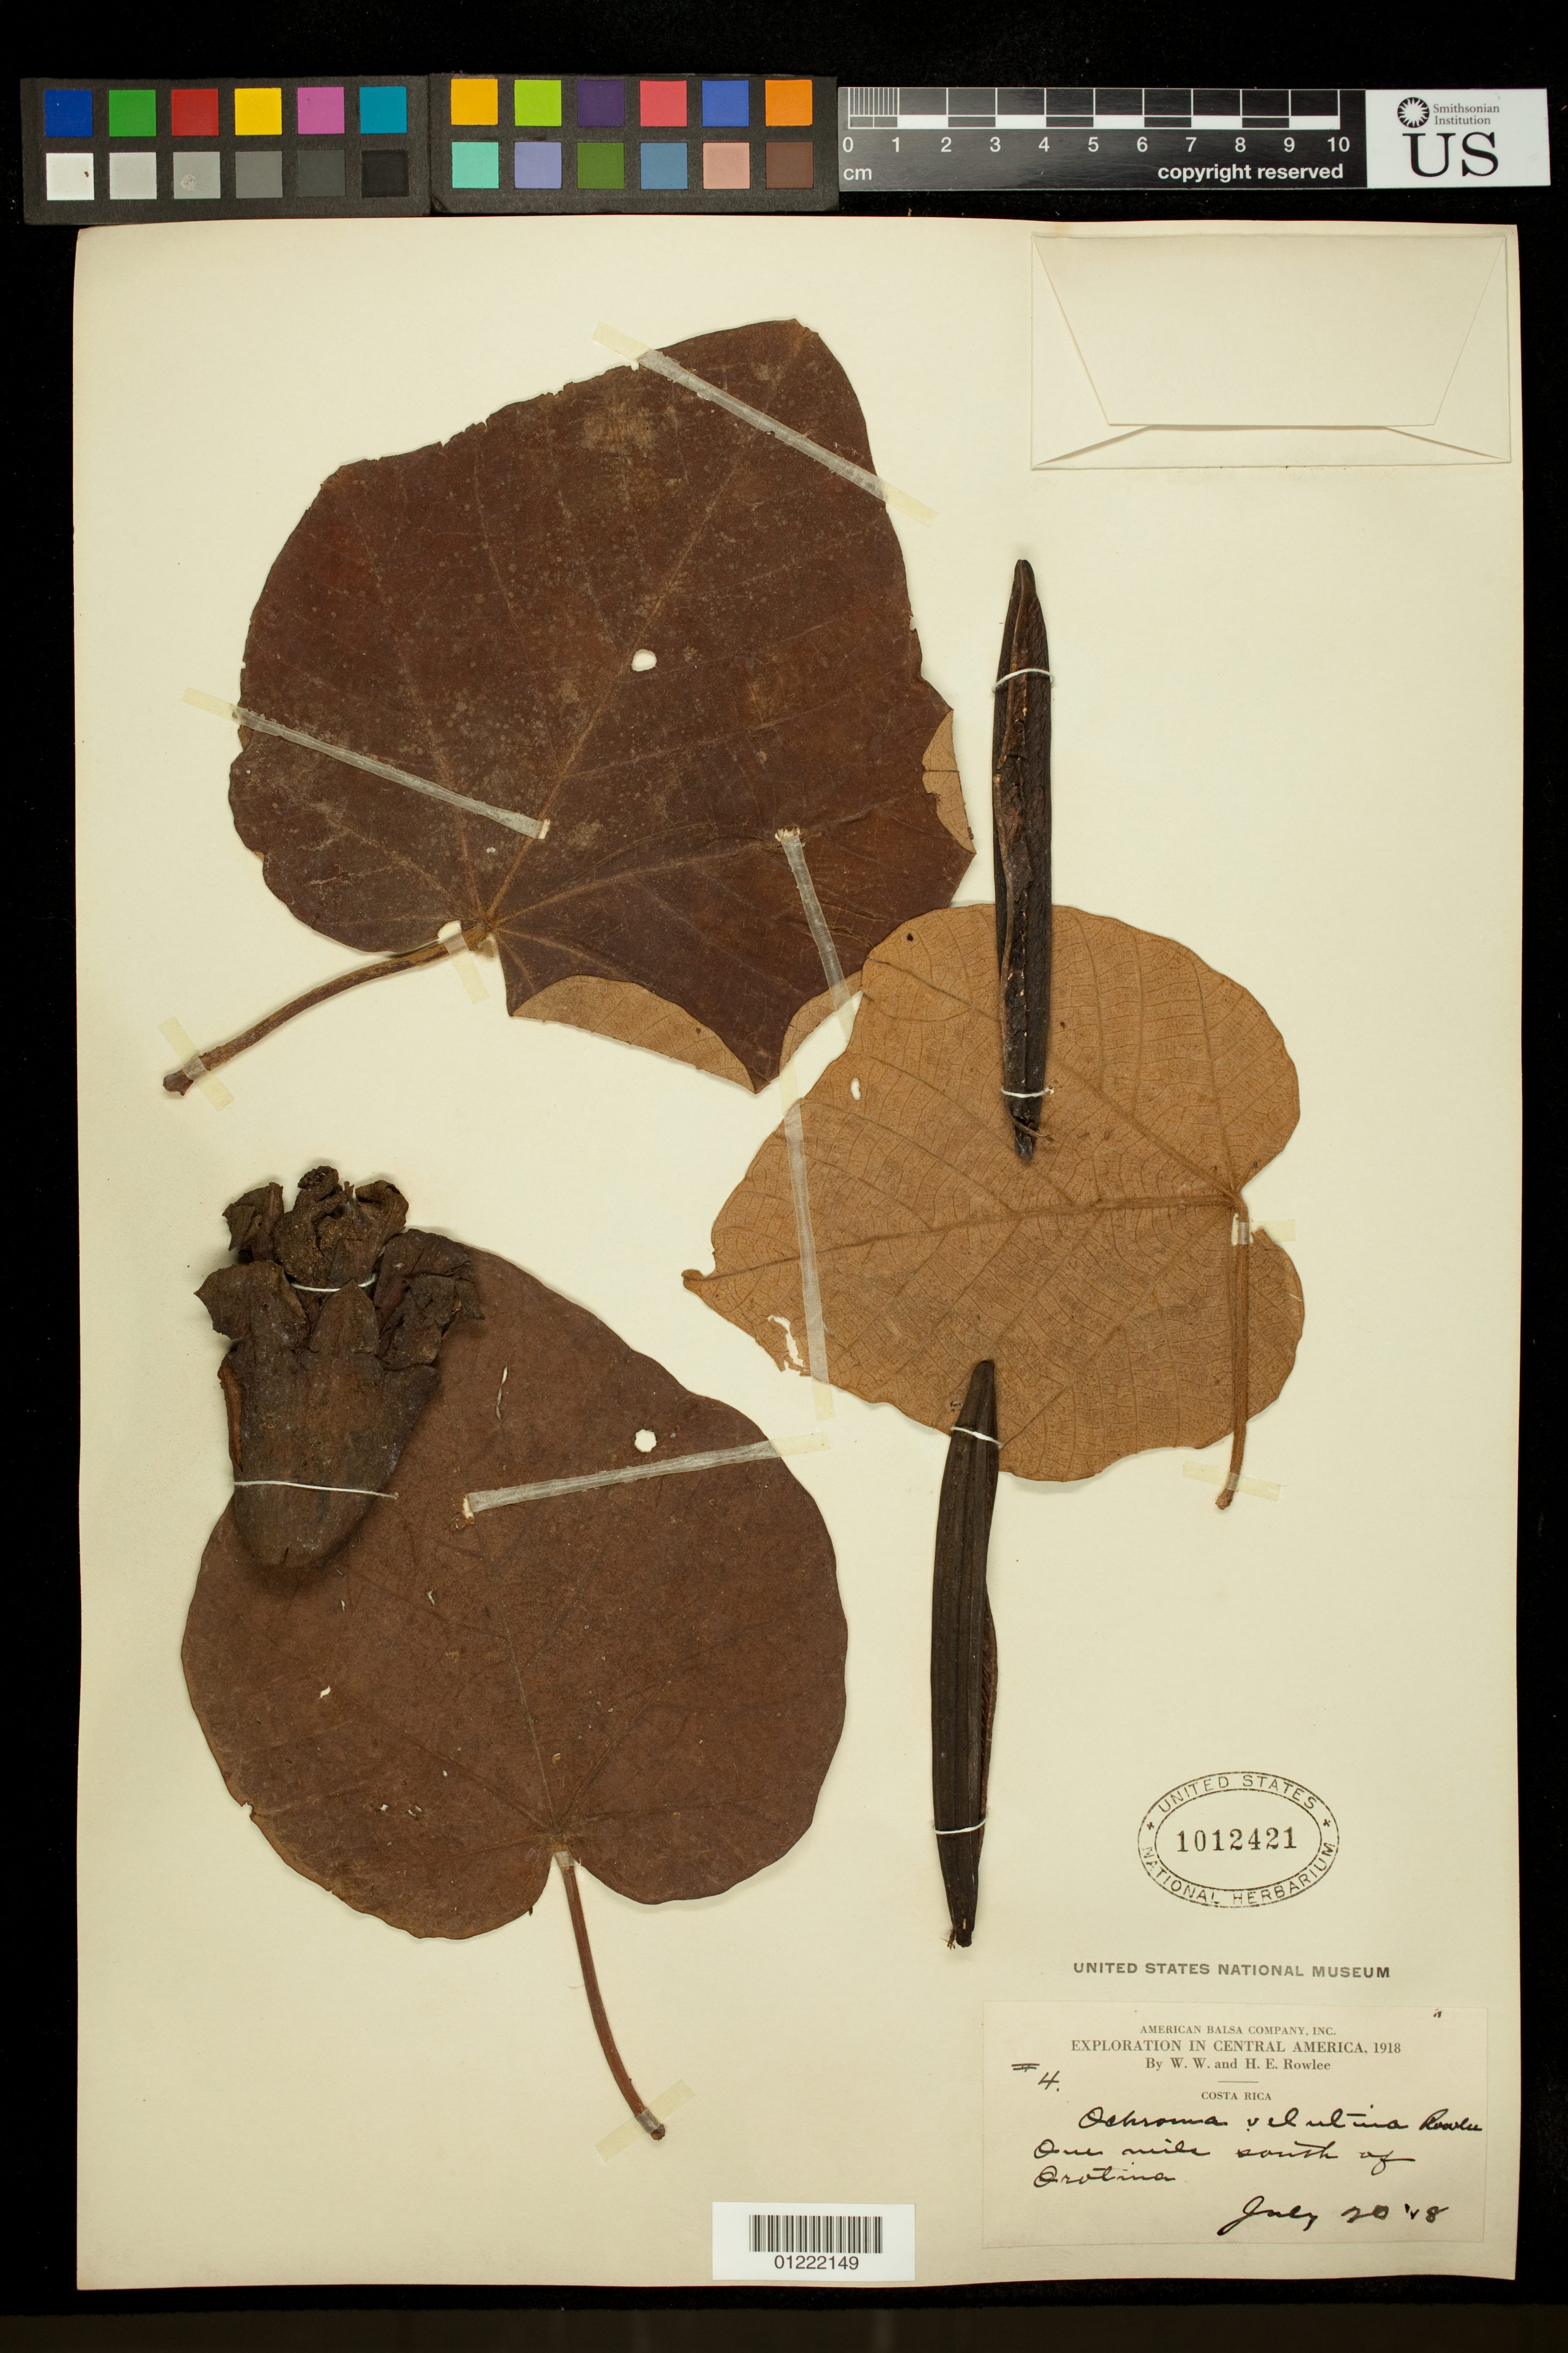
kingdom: Plantae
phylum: Tracheophyta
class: Magnoliopsida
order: Malvales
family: Malvaceae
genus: Ochroma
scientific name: Ochroma pyramidale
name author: (Cav. ex Lam.) Urb.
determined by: Dorr, L. J., (BOT), Smithsonian Institution - National Museum of Natural History (UNITED STATES)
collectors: W. W. Rowlee & H. E. Rowlee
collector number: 4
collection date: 1918-07-20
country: Costa Rica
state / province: Alajuela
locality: One mile south of Orotina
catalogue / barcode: US 1012421